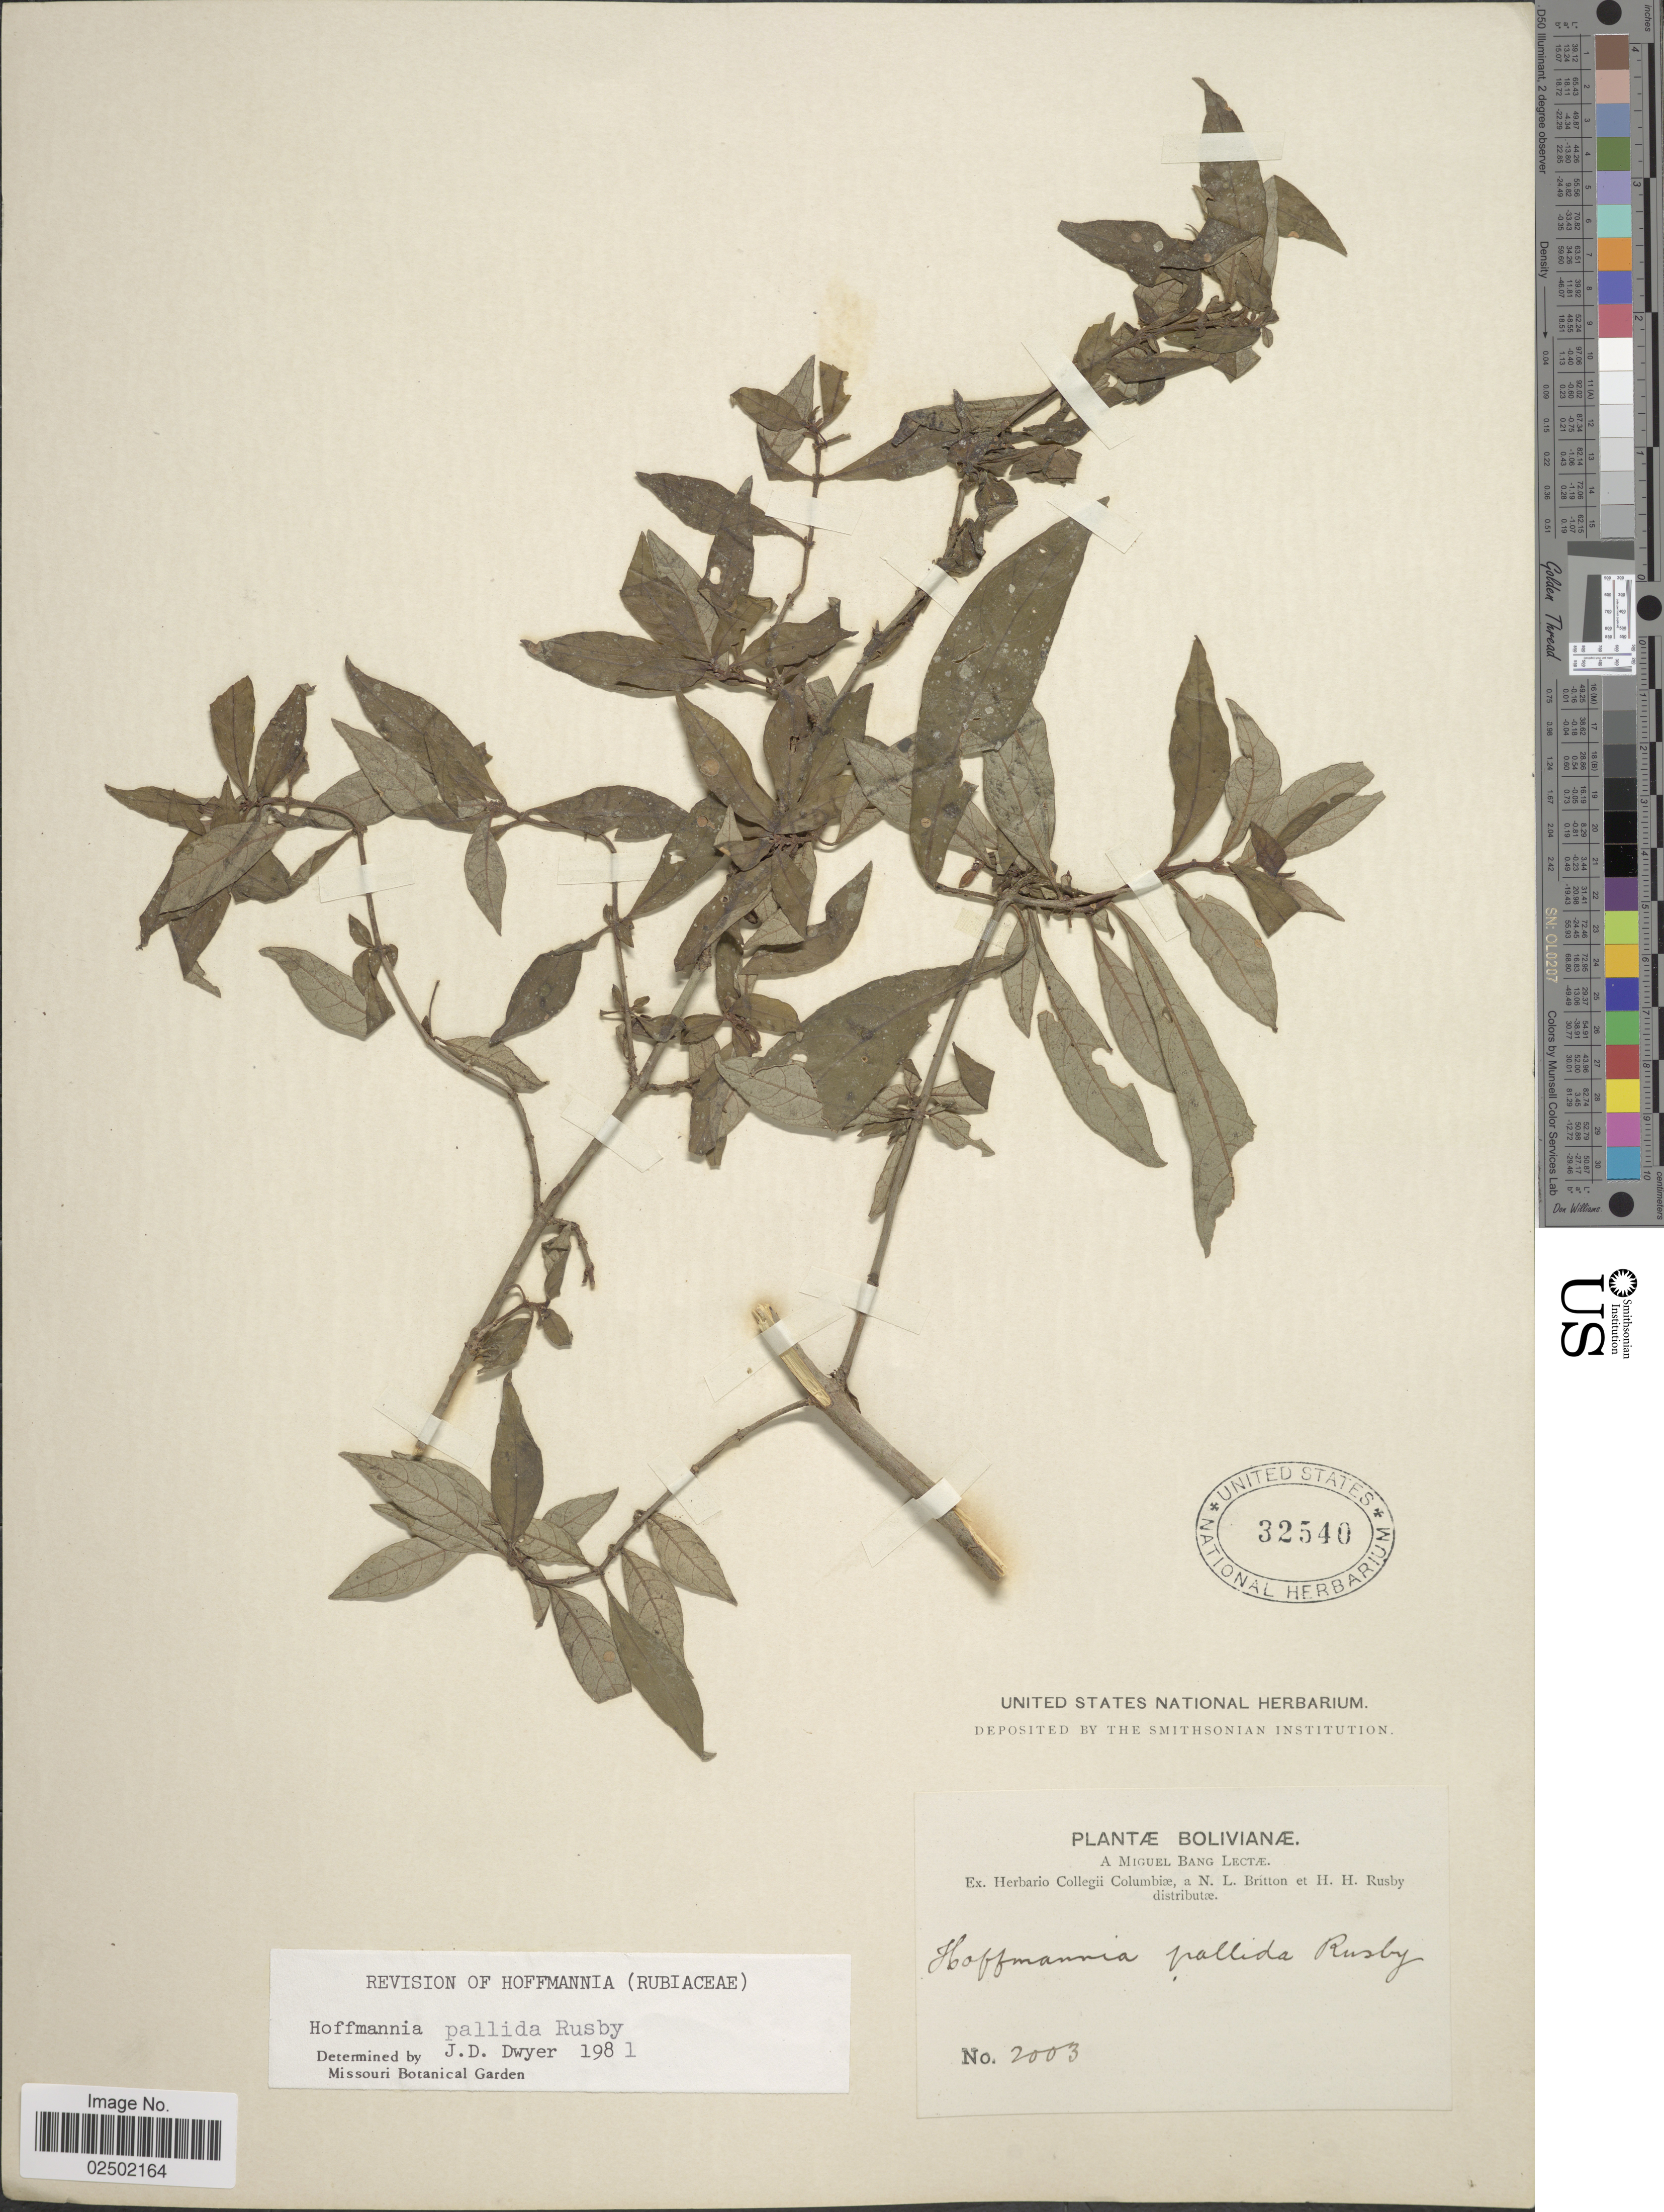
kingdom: Plantae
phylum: Tracheophyta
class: Magnoliopsida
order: Gentianales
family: Rubiaceae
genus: Hoffmannia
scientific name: Hoffmannia pallida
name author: Rusby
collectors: M. Bang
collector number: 2003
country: Bolivia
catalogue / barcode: US 32540